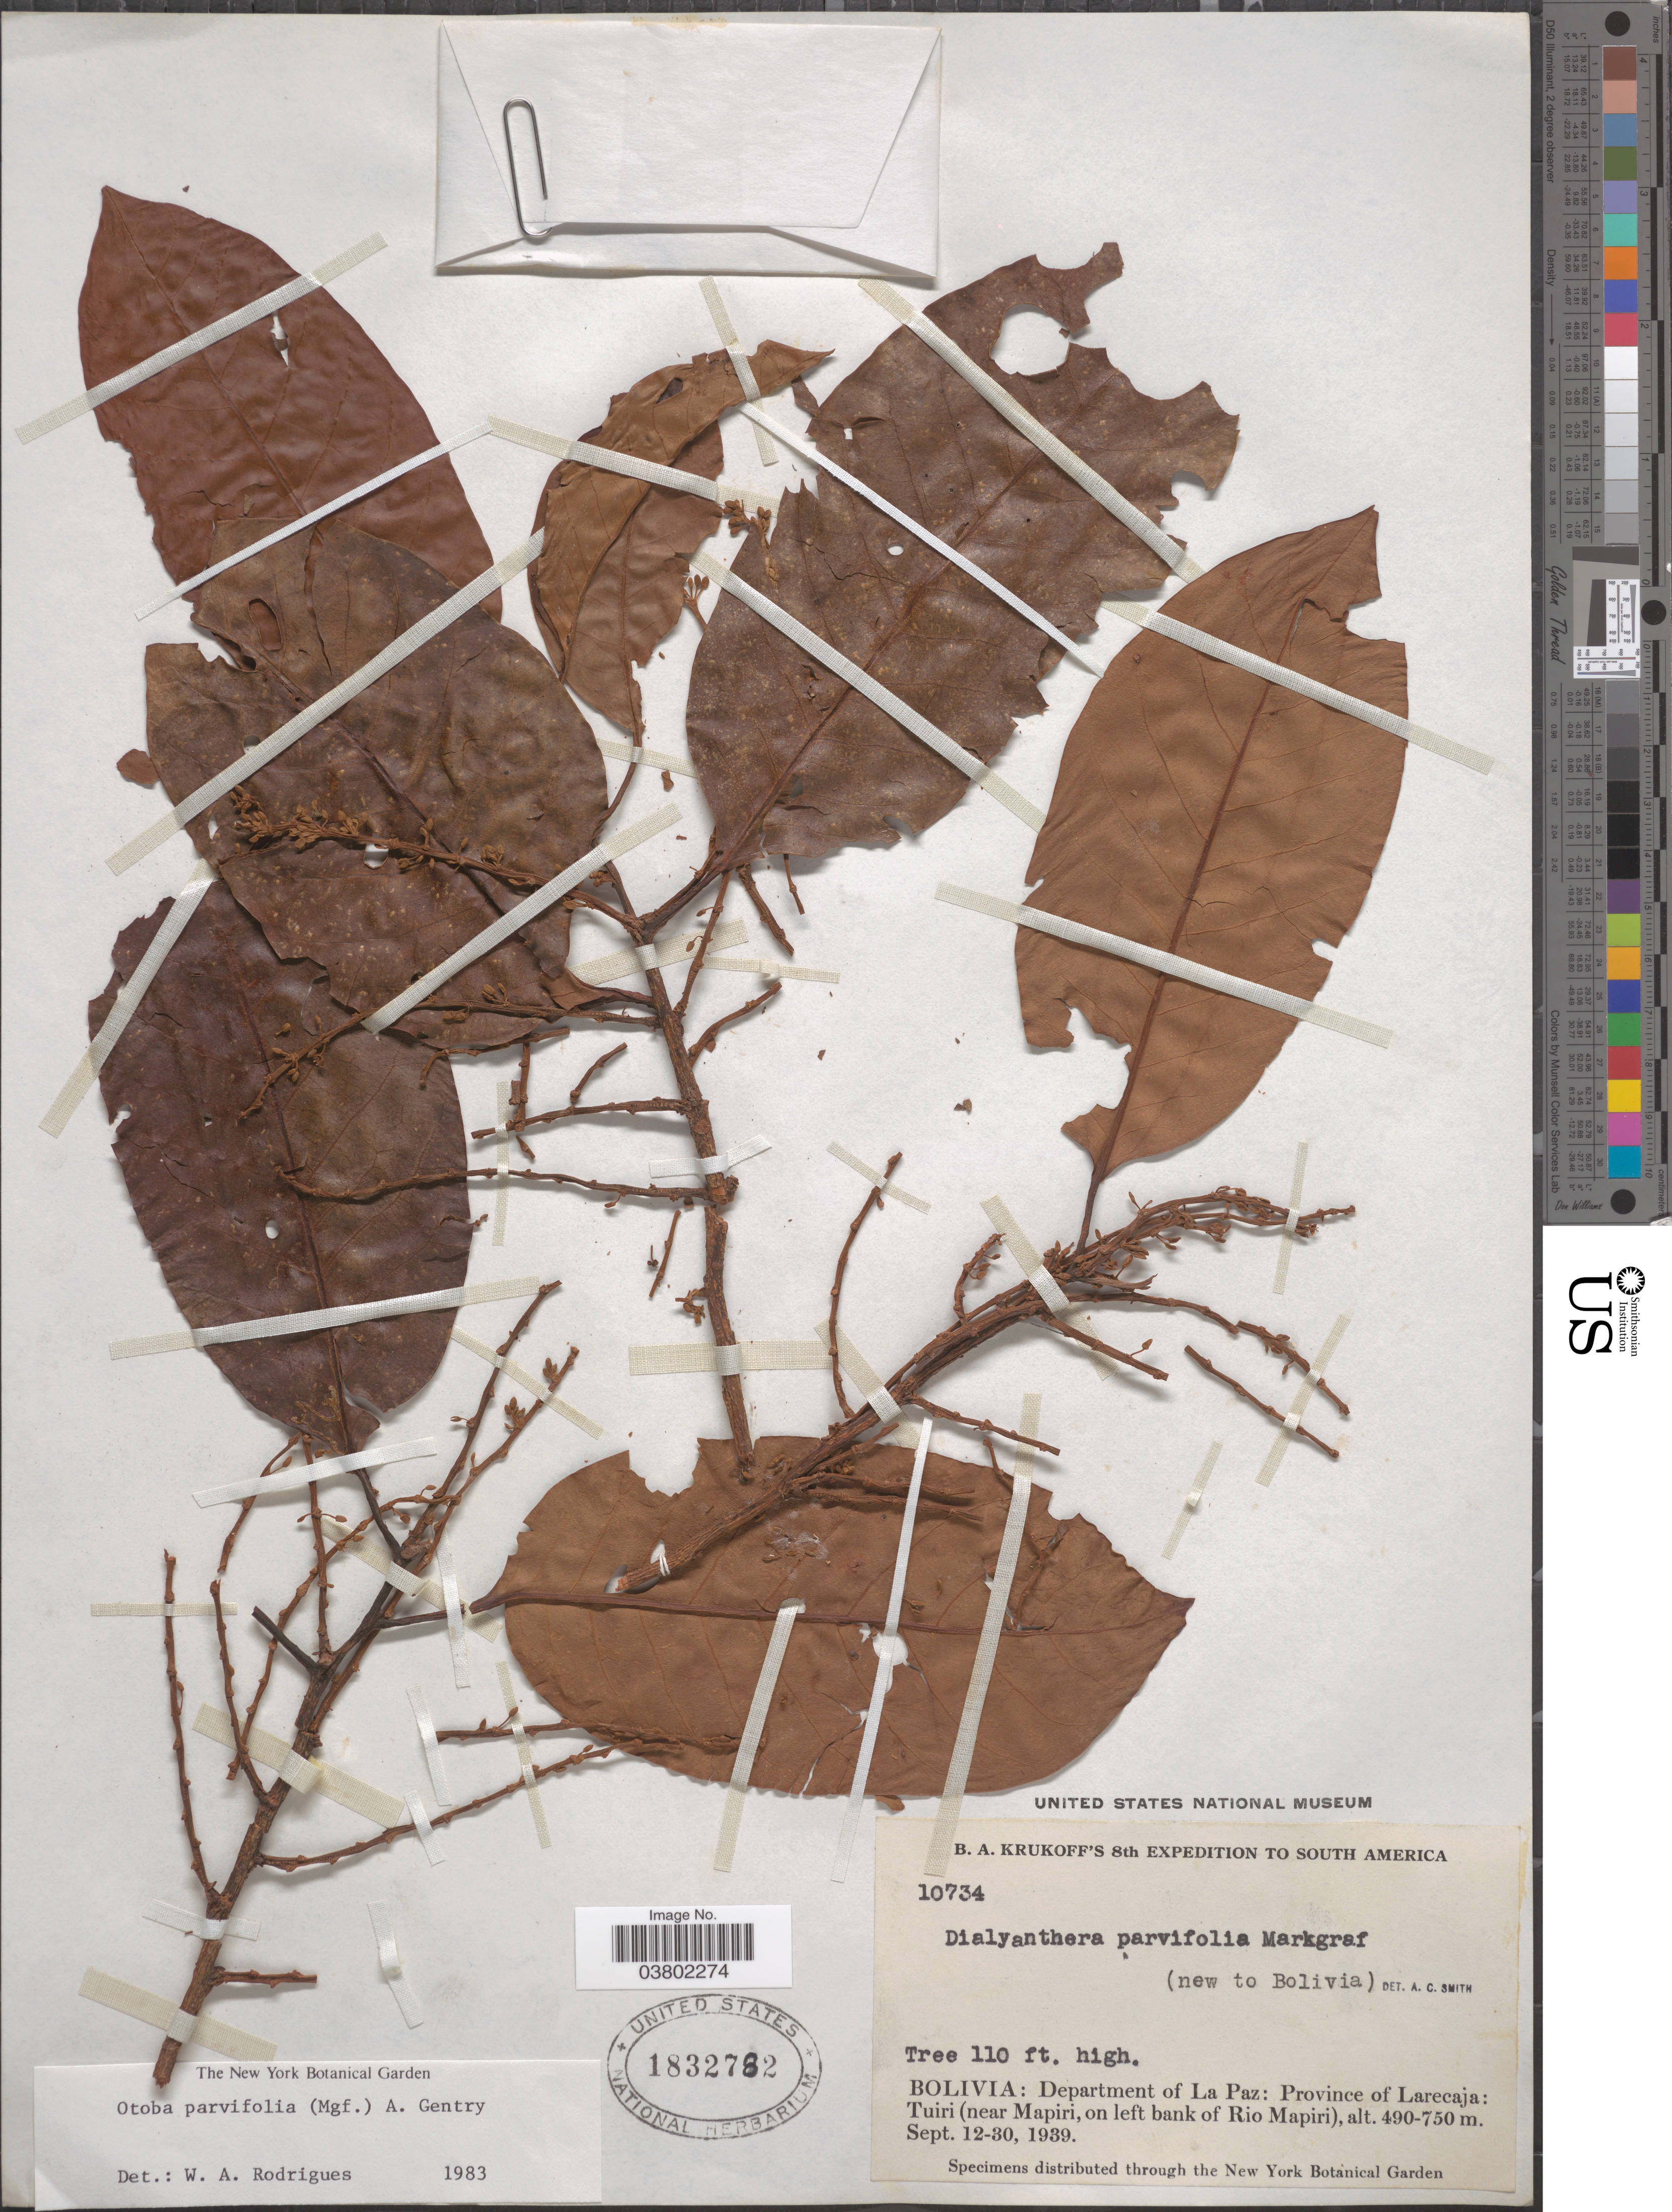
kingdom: Plantae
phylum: Tracheophyta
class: Magnoliopsida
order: Magnoliales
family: Myristicaceae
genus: Otoba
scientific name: Otoba parvifolia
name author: (Markgr.) A.H. Gentry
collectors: B. A. Krukoff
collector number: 10734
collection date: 1939-09-12/1939-09-30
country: Bolivia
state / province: La Paz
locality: Department of La Paz: Province of Larecaja: Tuiri (near Mapiri, on left bank of Rio Mapiri).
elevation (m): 490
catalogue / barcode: US 1832782